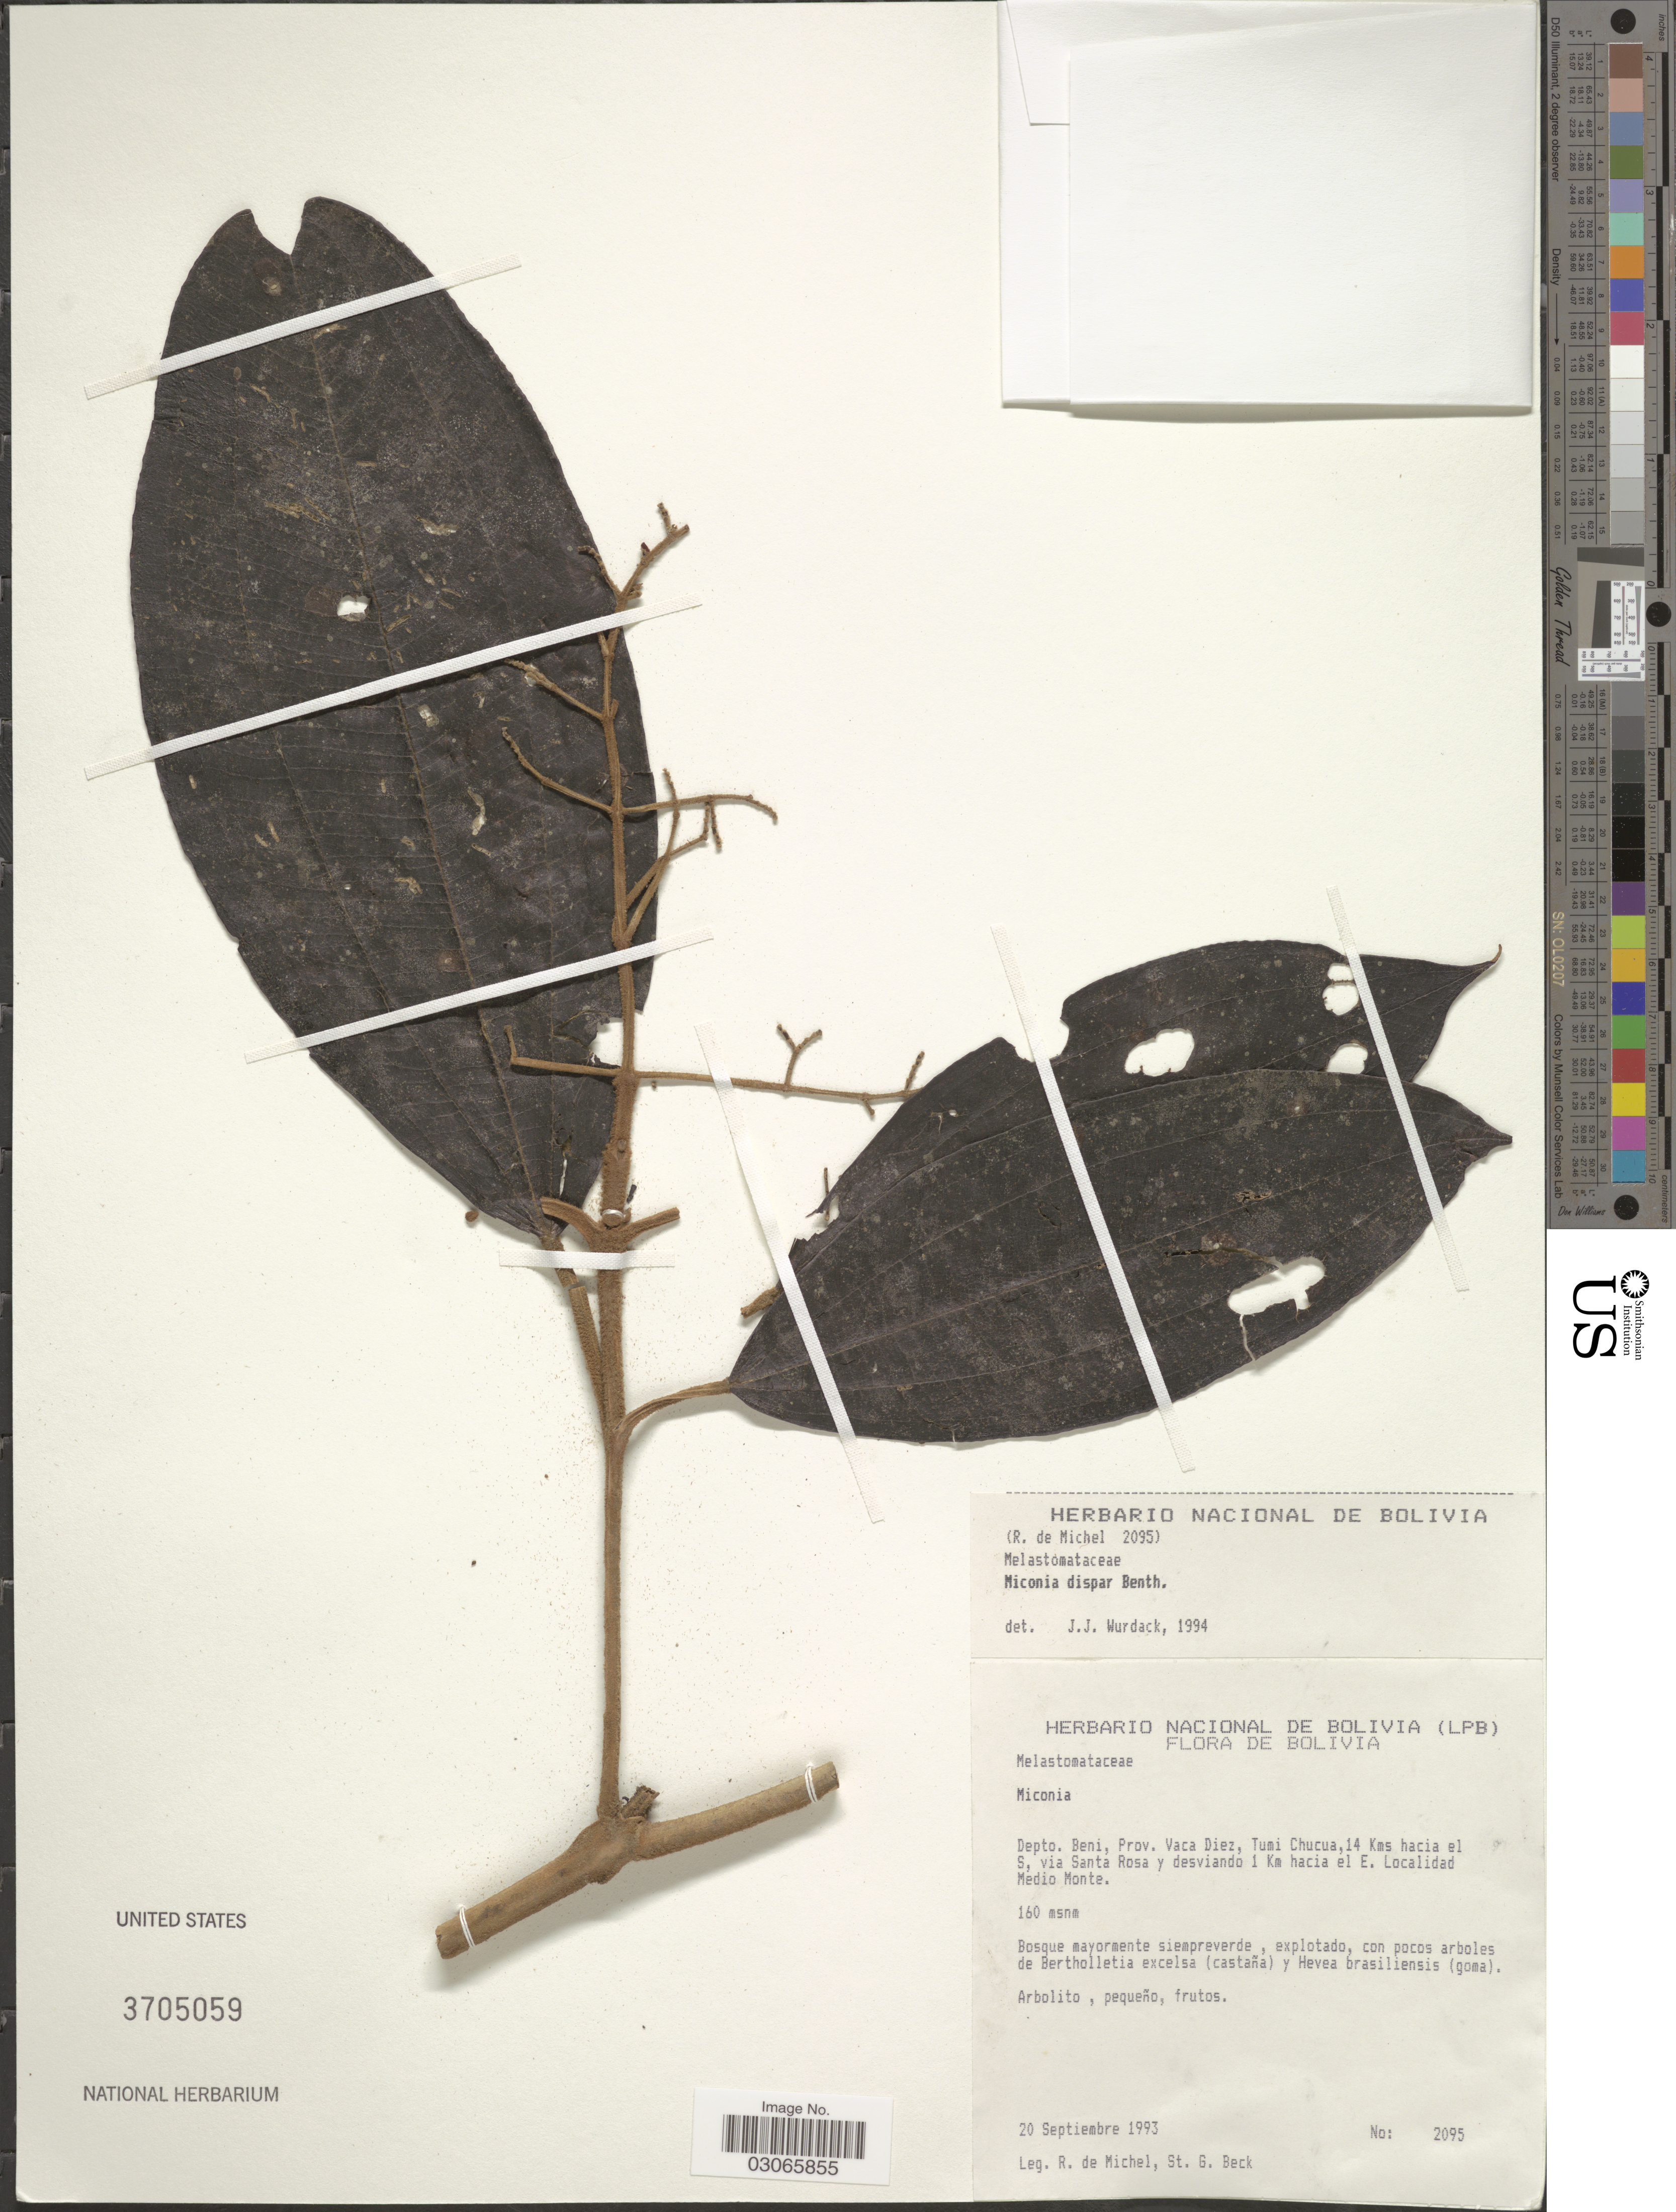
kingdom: Plantae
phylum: Tracheophyta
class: Magnoliopsida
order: Myrtales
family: Melastomataceae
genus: Miconia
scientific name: Miconia dispar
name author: Benth.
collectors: R. d. Michel & S. G. Beck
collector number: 2095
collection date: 1993-09-20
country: Bolivia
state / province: Beni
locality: Depto. Beni. Prov. Vaca Diez, Tumi Chucua, 14 Kms hacia el S, via Santa Rosa y desviando 1 Km hacia el E. Localidad Medio Monte.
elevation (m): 160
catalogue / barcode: US 3705059